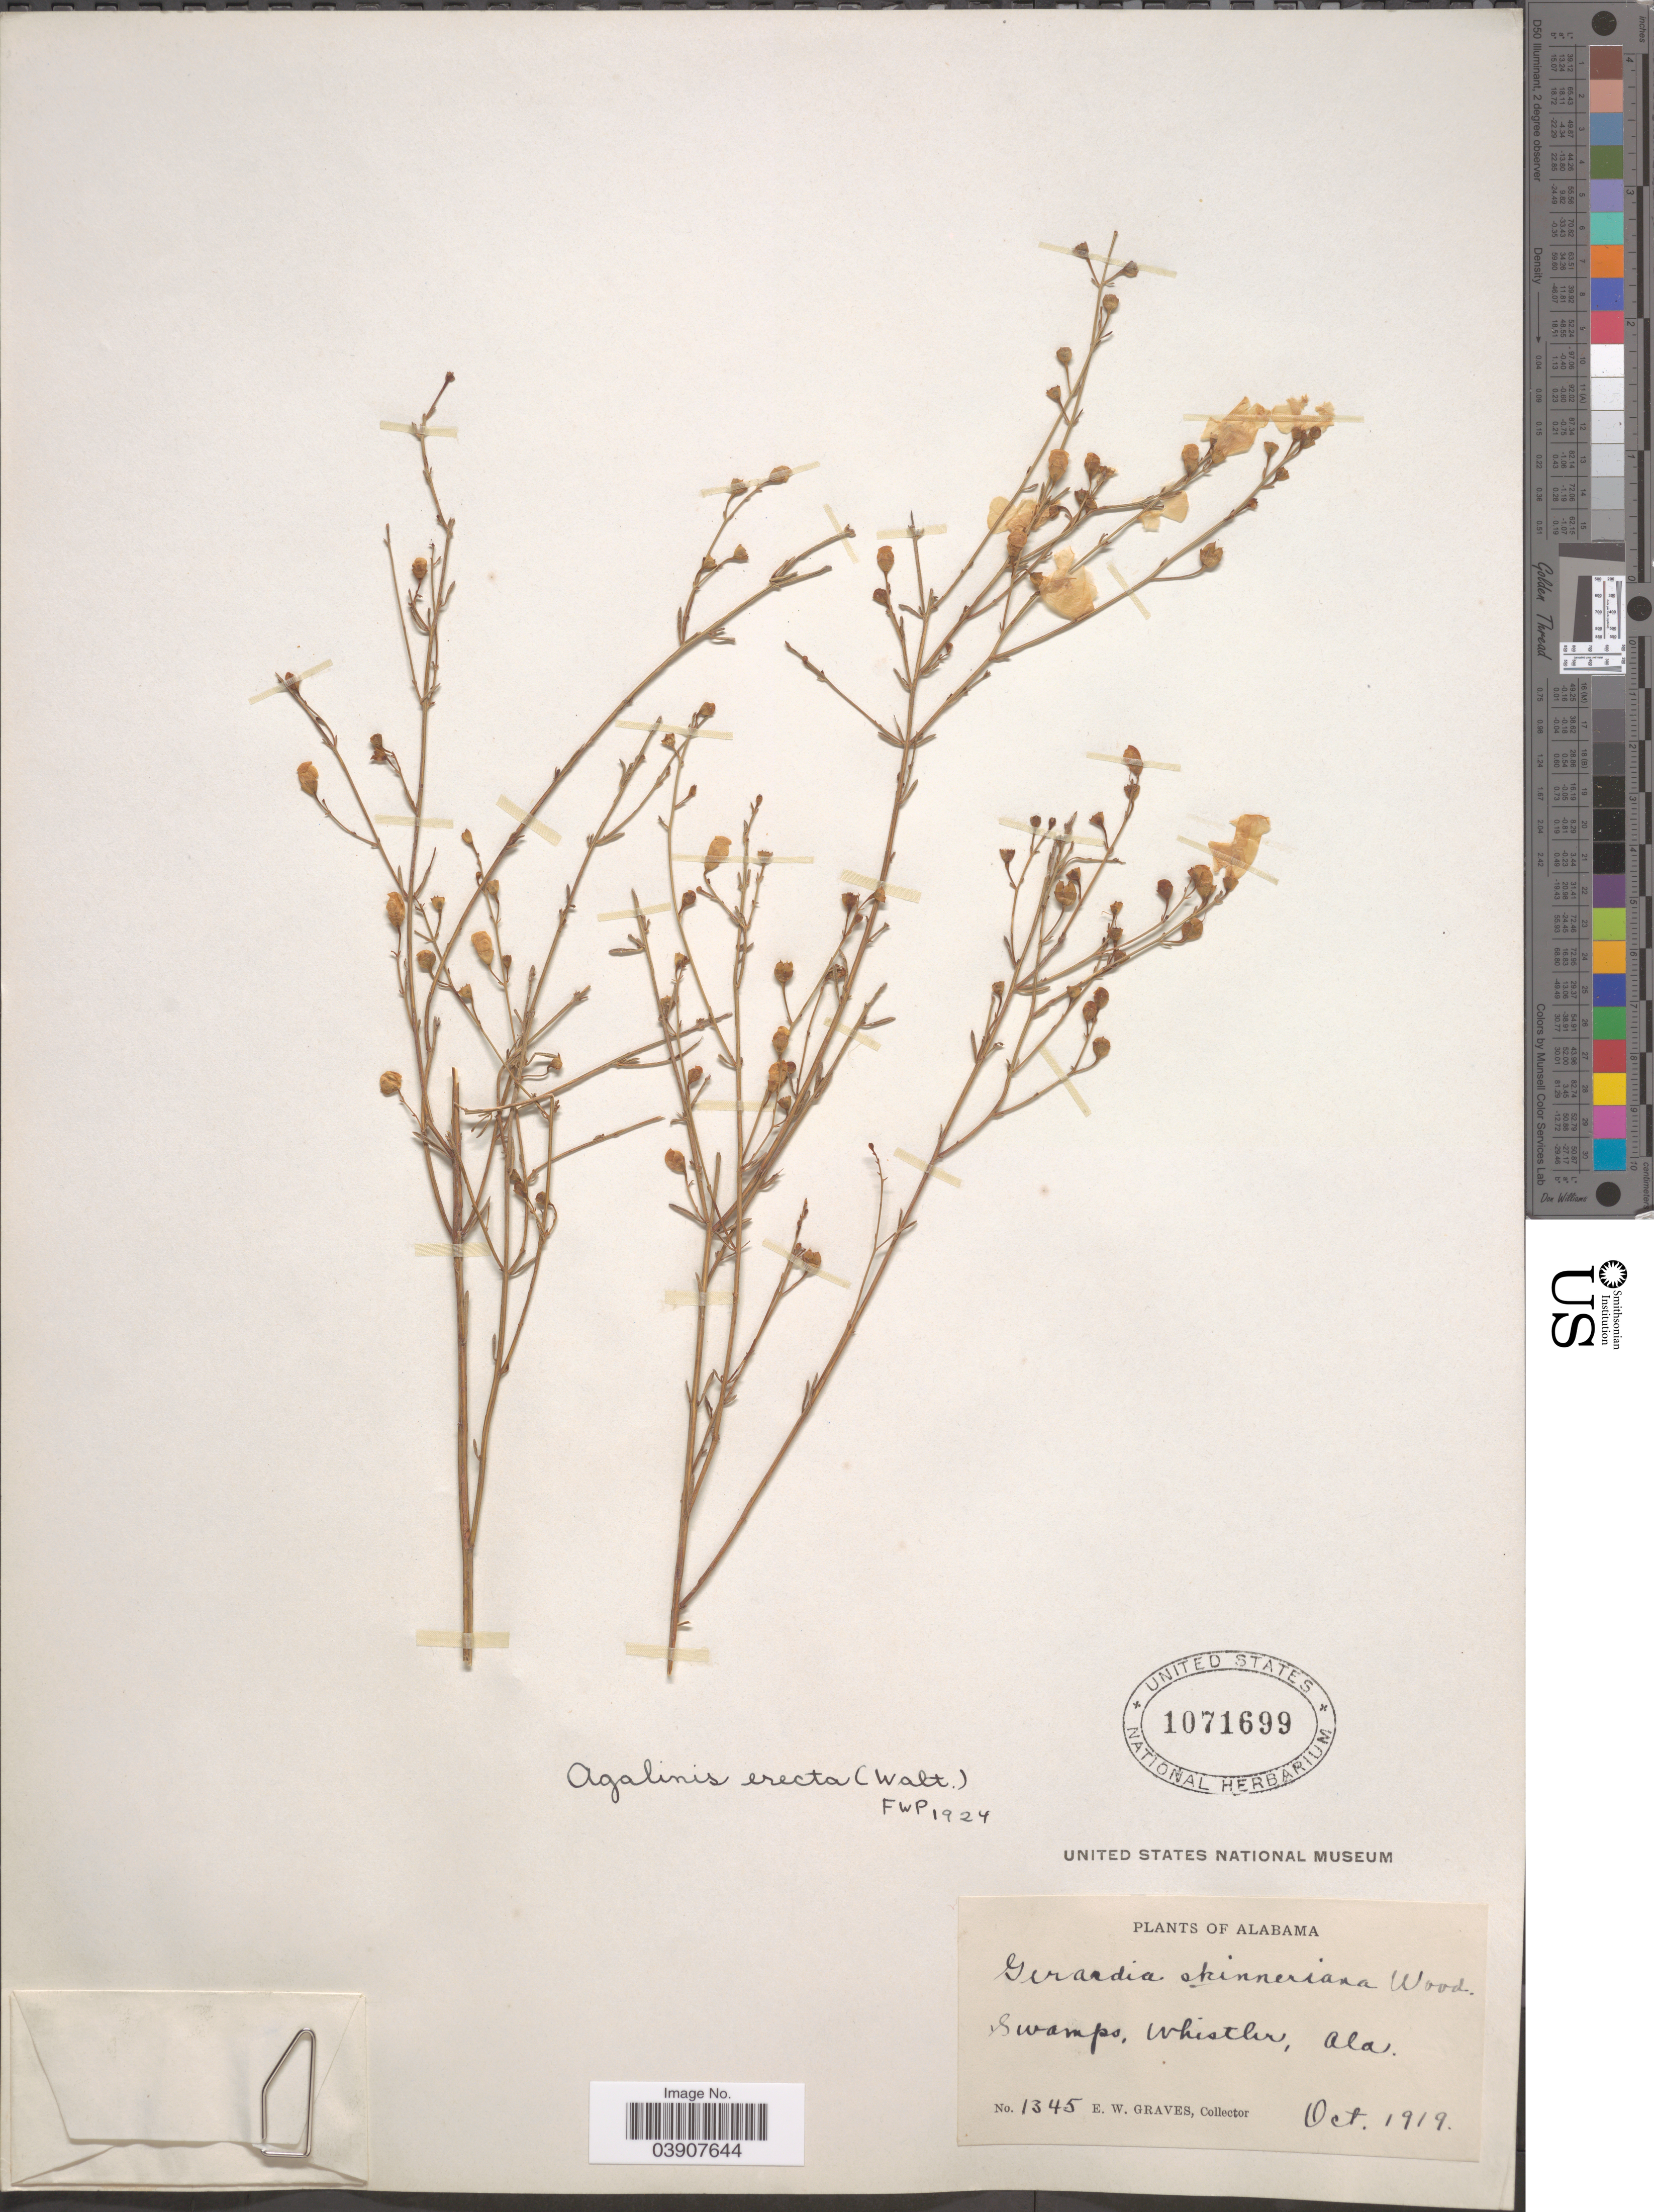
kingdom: Plantae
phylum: Tracheophyta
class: Magnoliopsida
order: Lamiales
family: Orobanchaceae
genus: Agalinis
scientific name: Agalinis erecta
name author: Pennell ex Small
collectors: E. Graves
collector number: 1345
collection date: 1919-10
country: United States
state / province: Alabama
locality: Swamps, Whistler.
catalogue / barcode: US 1071699